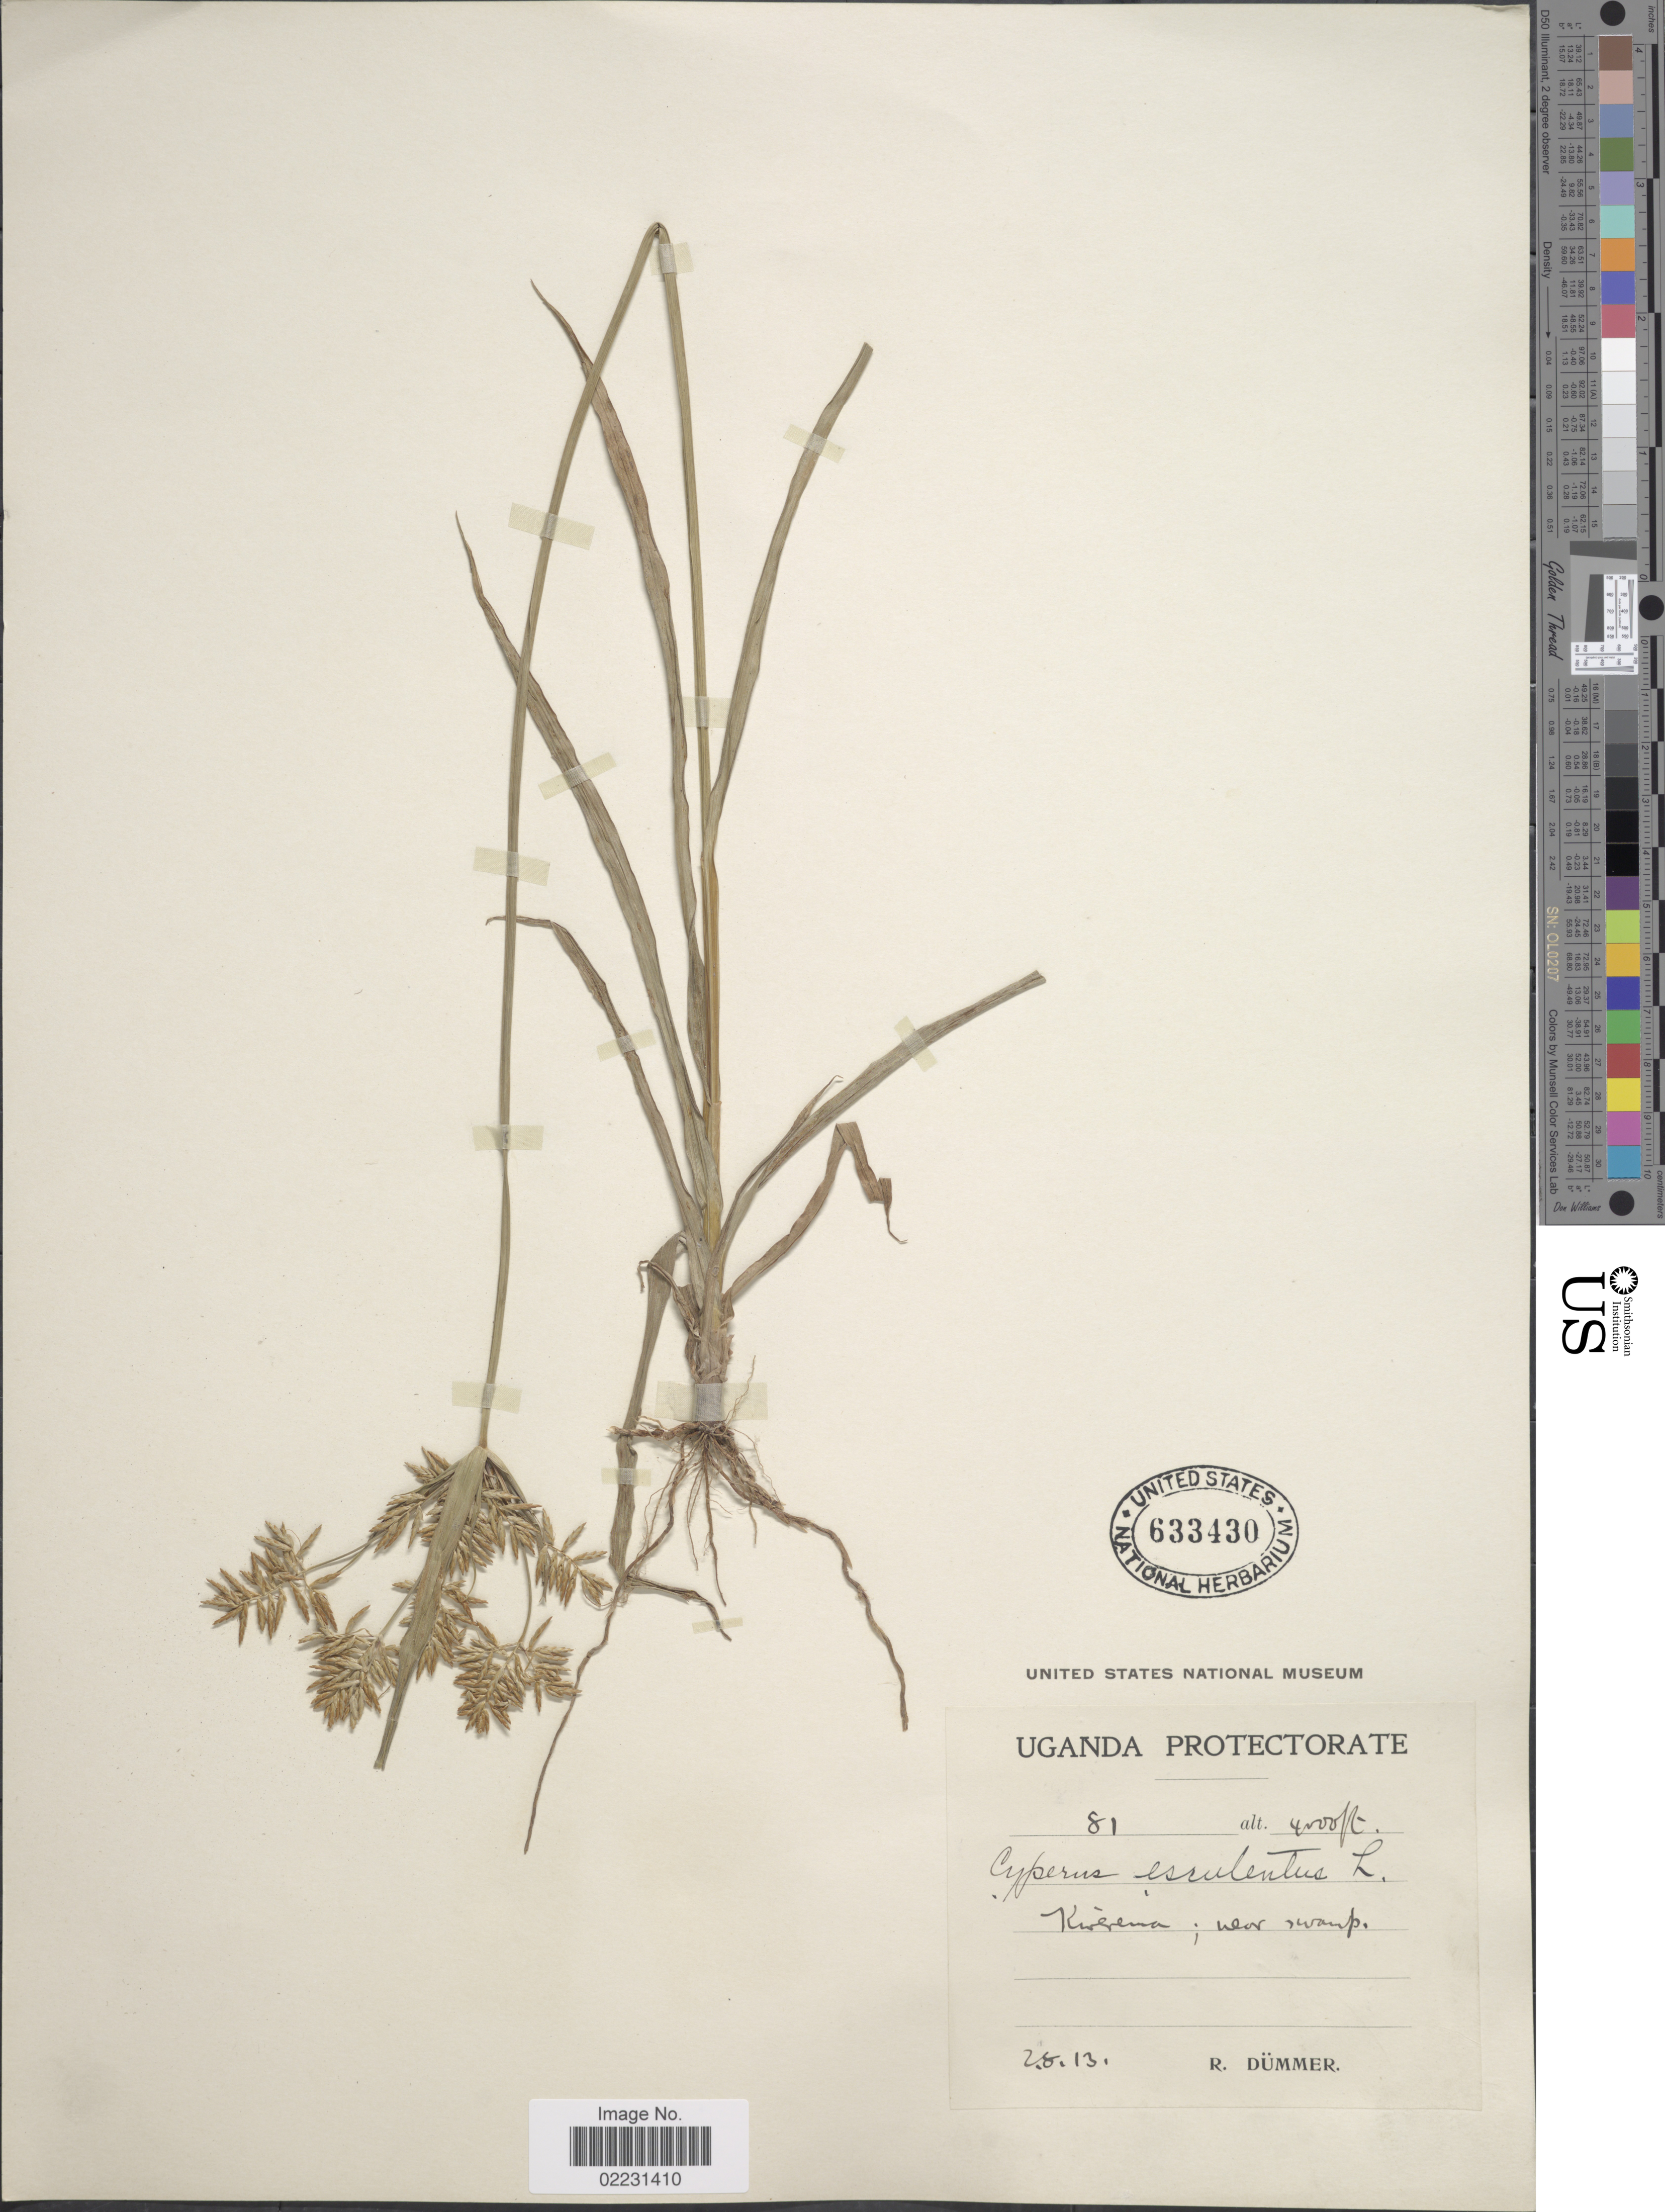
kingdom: Plantae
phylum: Tracheophyta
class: Liliopsida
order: Poales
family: Cyperaceae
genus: Cyperus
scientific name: Cyperus esculentus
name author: L.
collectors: R. A. Dümmer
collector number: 81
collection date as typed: Transcribed d/m/y: 2/8/13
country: Uganda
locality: Uganda Protectorate. Kirerema.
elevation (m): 1219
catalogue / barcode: US 633430